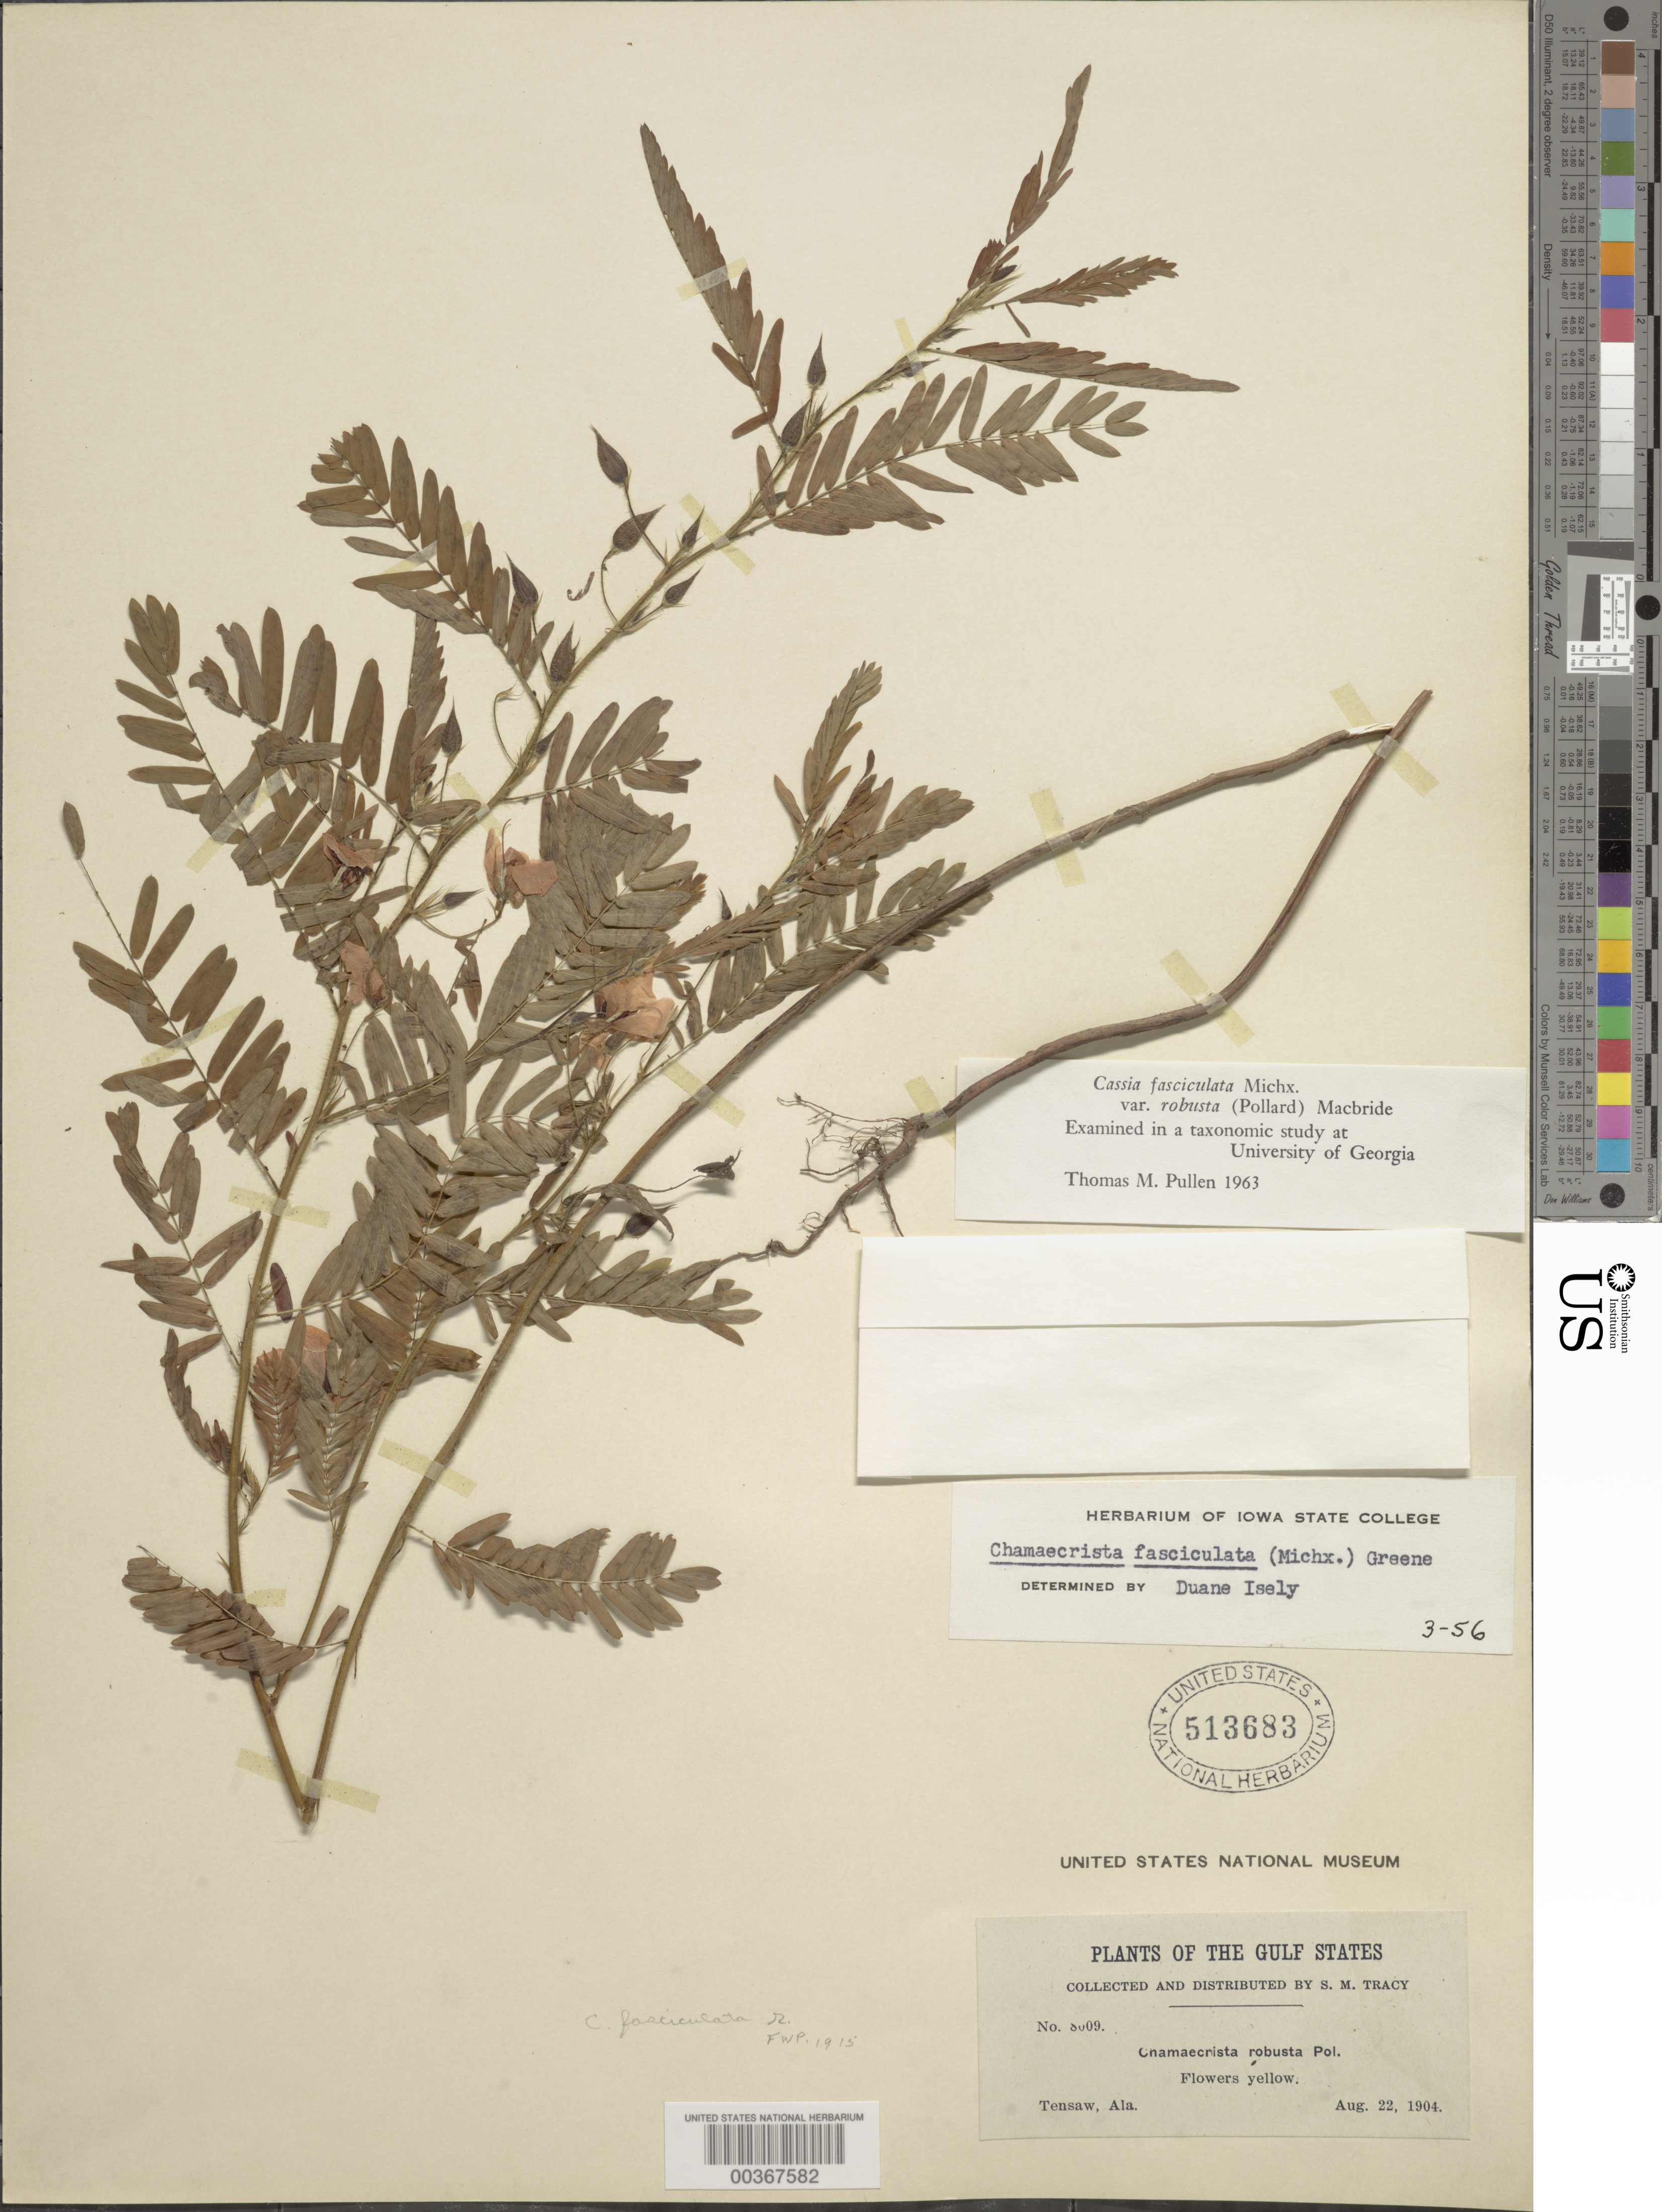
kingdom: Plantae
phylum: Tracheophyta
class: Magnoliopsida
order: Fabales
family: Fabaceae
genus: Chamaecrista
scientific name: Chamaecrista fasciculata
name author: (Michx.) Greene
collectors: S. M. Tracy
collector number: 8009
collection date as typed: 22 Aug 1904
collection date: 1904-08-22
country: United States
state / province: Alabama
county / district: Baldwin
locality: Tensaw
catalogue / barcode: US 513683